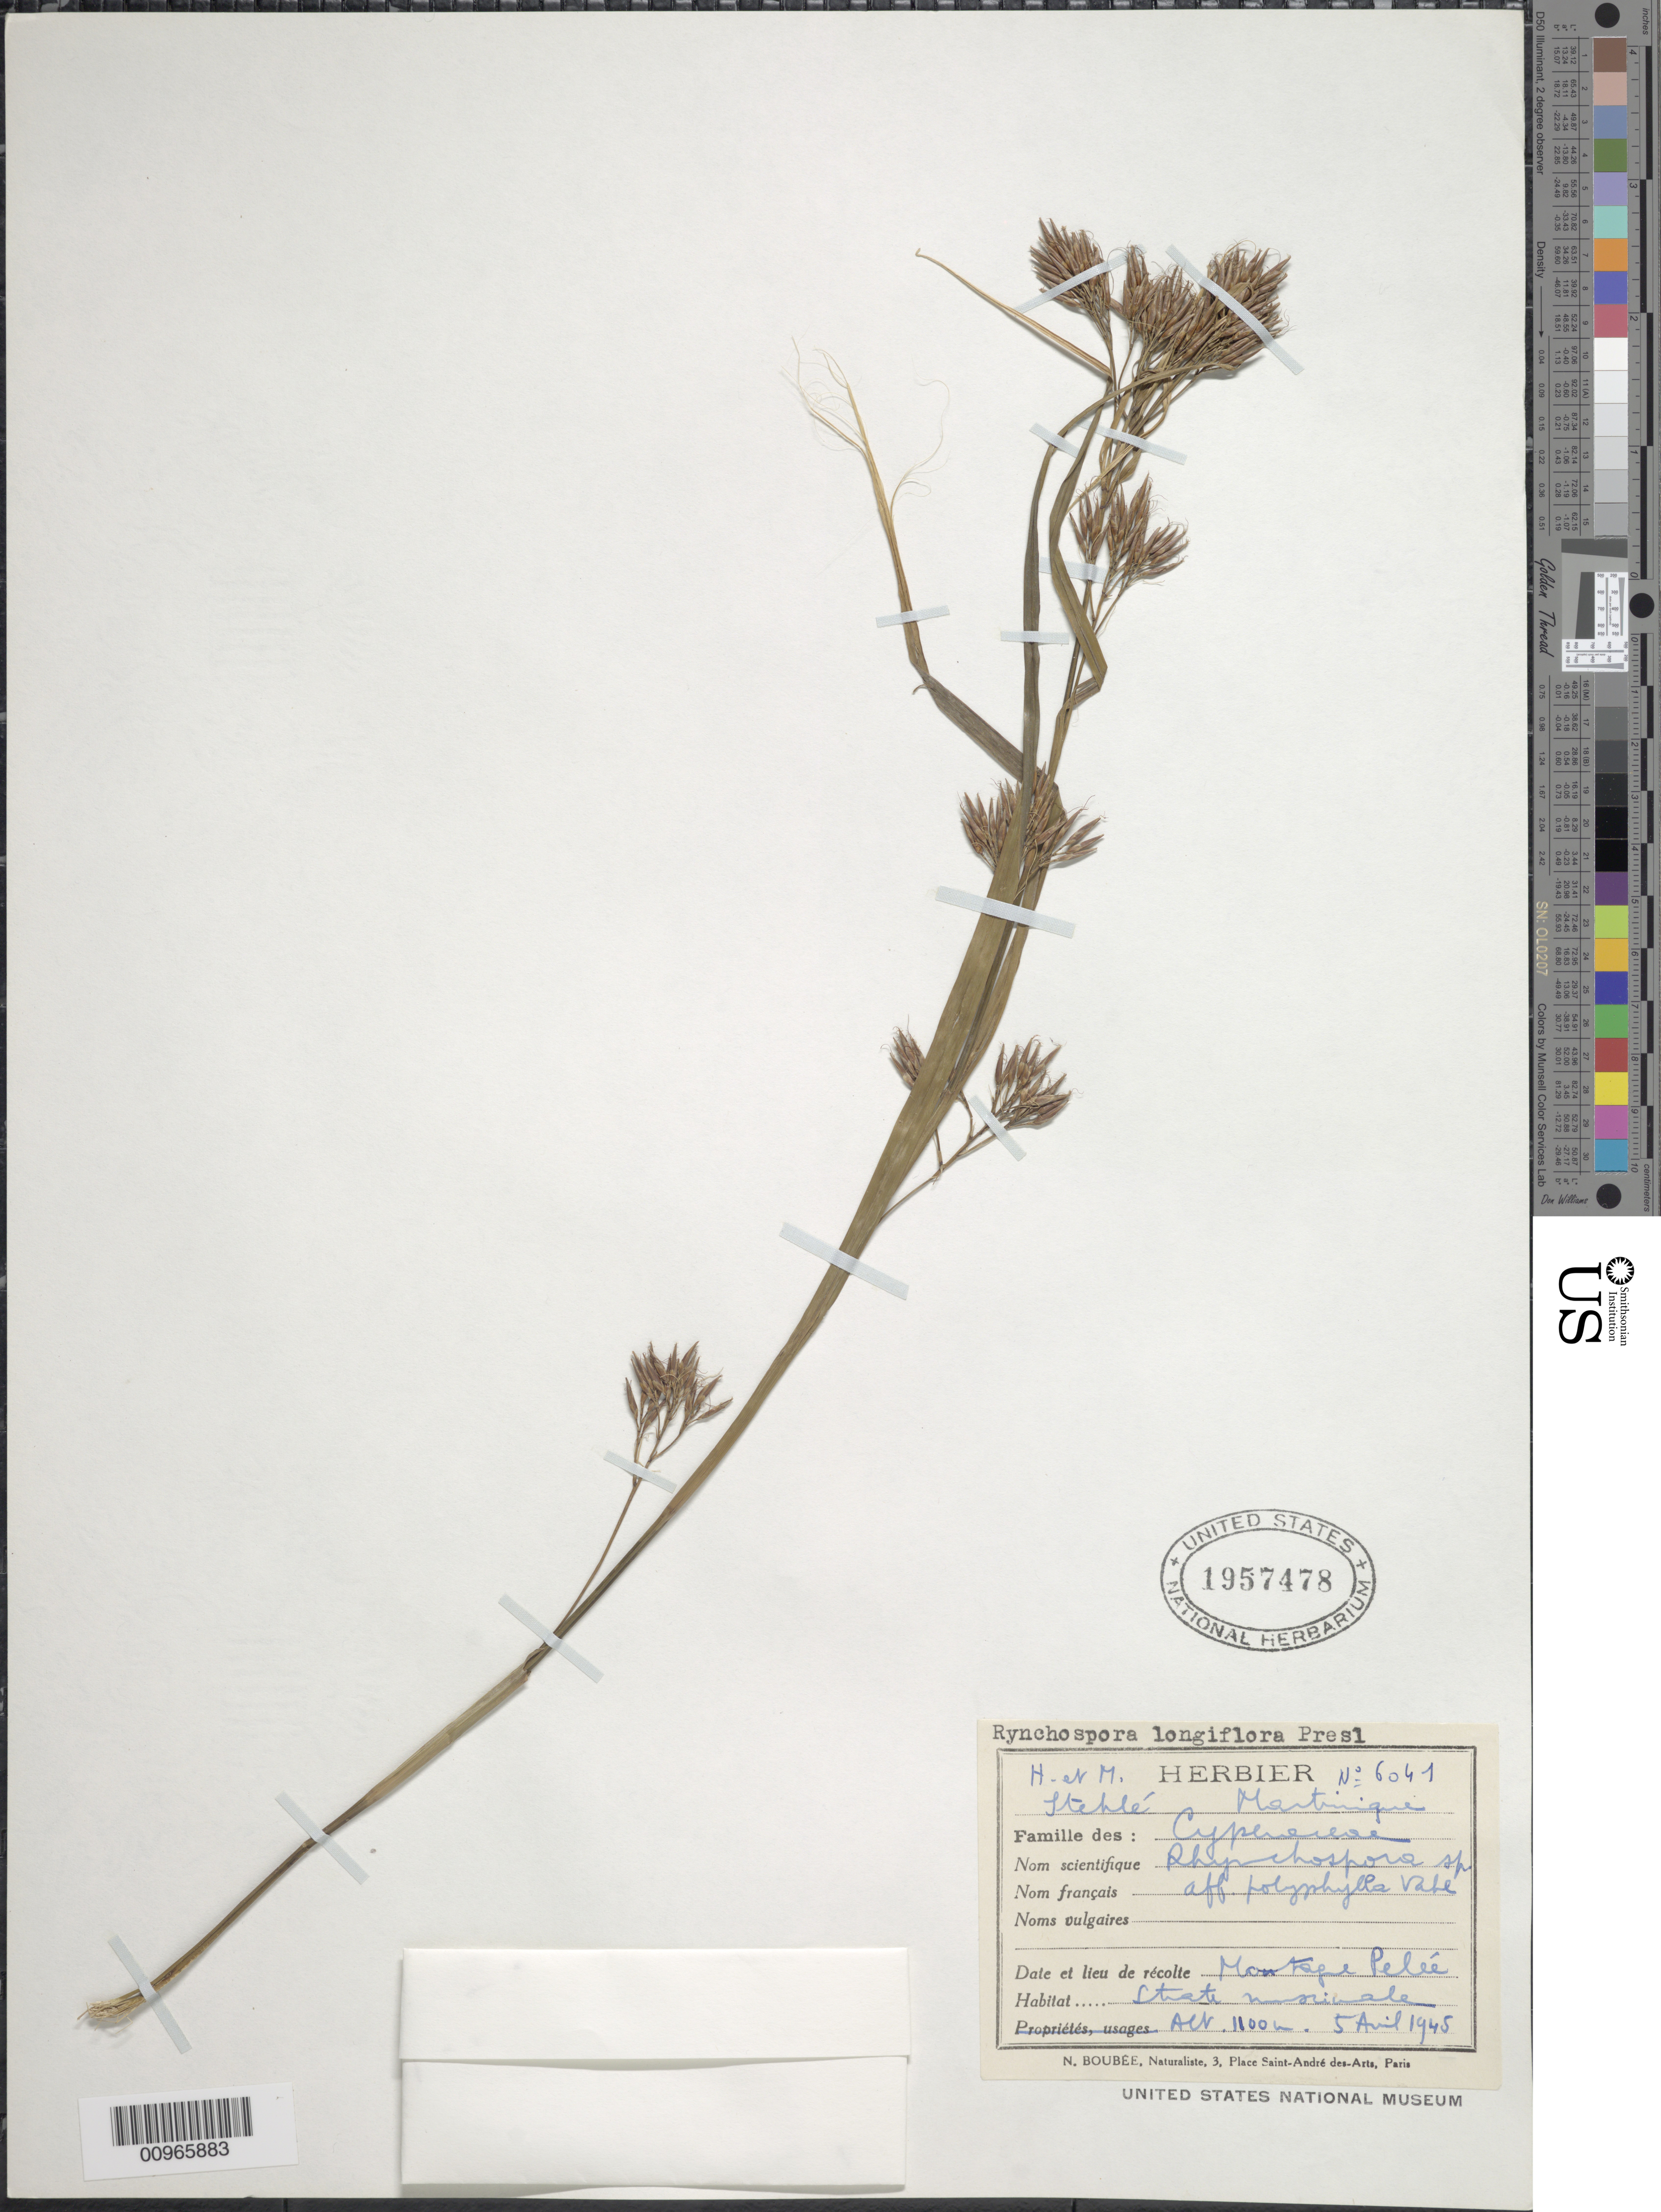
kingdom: Plantae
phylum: Tracheophyta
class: Liliopsida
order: Poales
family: Cyperaceae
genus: Rhynchospora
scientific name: Rhynchospora longiflora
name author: C. Presl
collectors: H. Stehlé & M. Stehlé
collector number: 6041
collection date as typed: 05 Apr 1945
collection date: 1945-04-05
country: Martinique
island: Martinique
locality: Montagne Peleé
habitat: "strate …."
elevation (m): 1100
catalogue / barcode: US 1957478